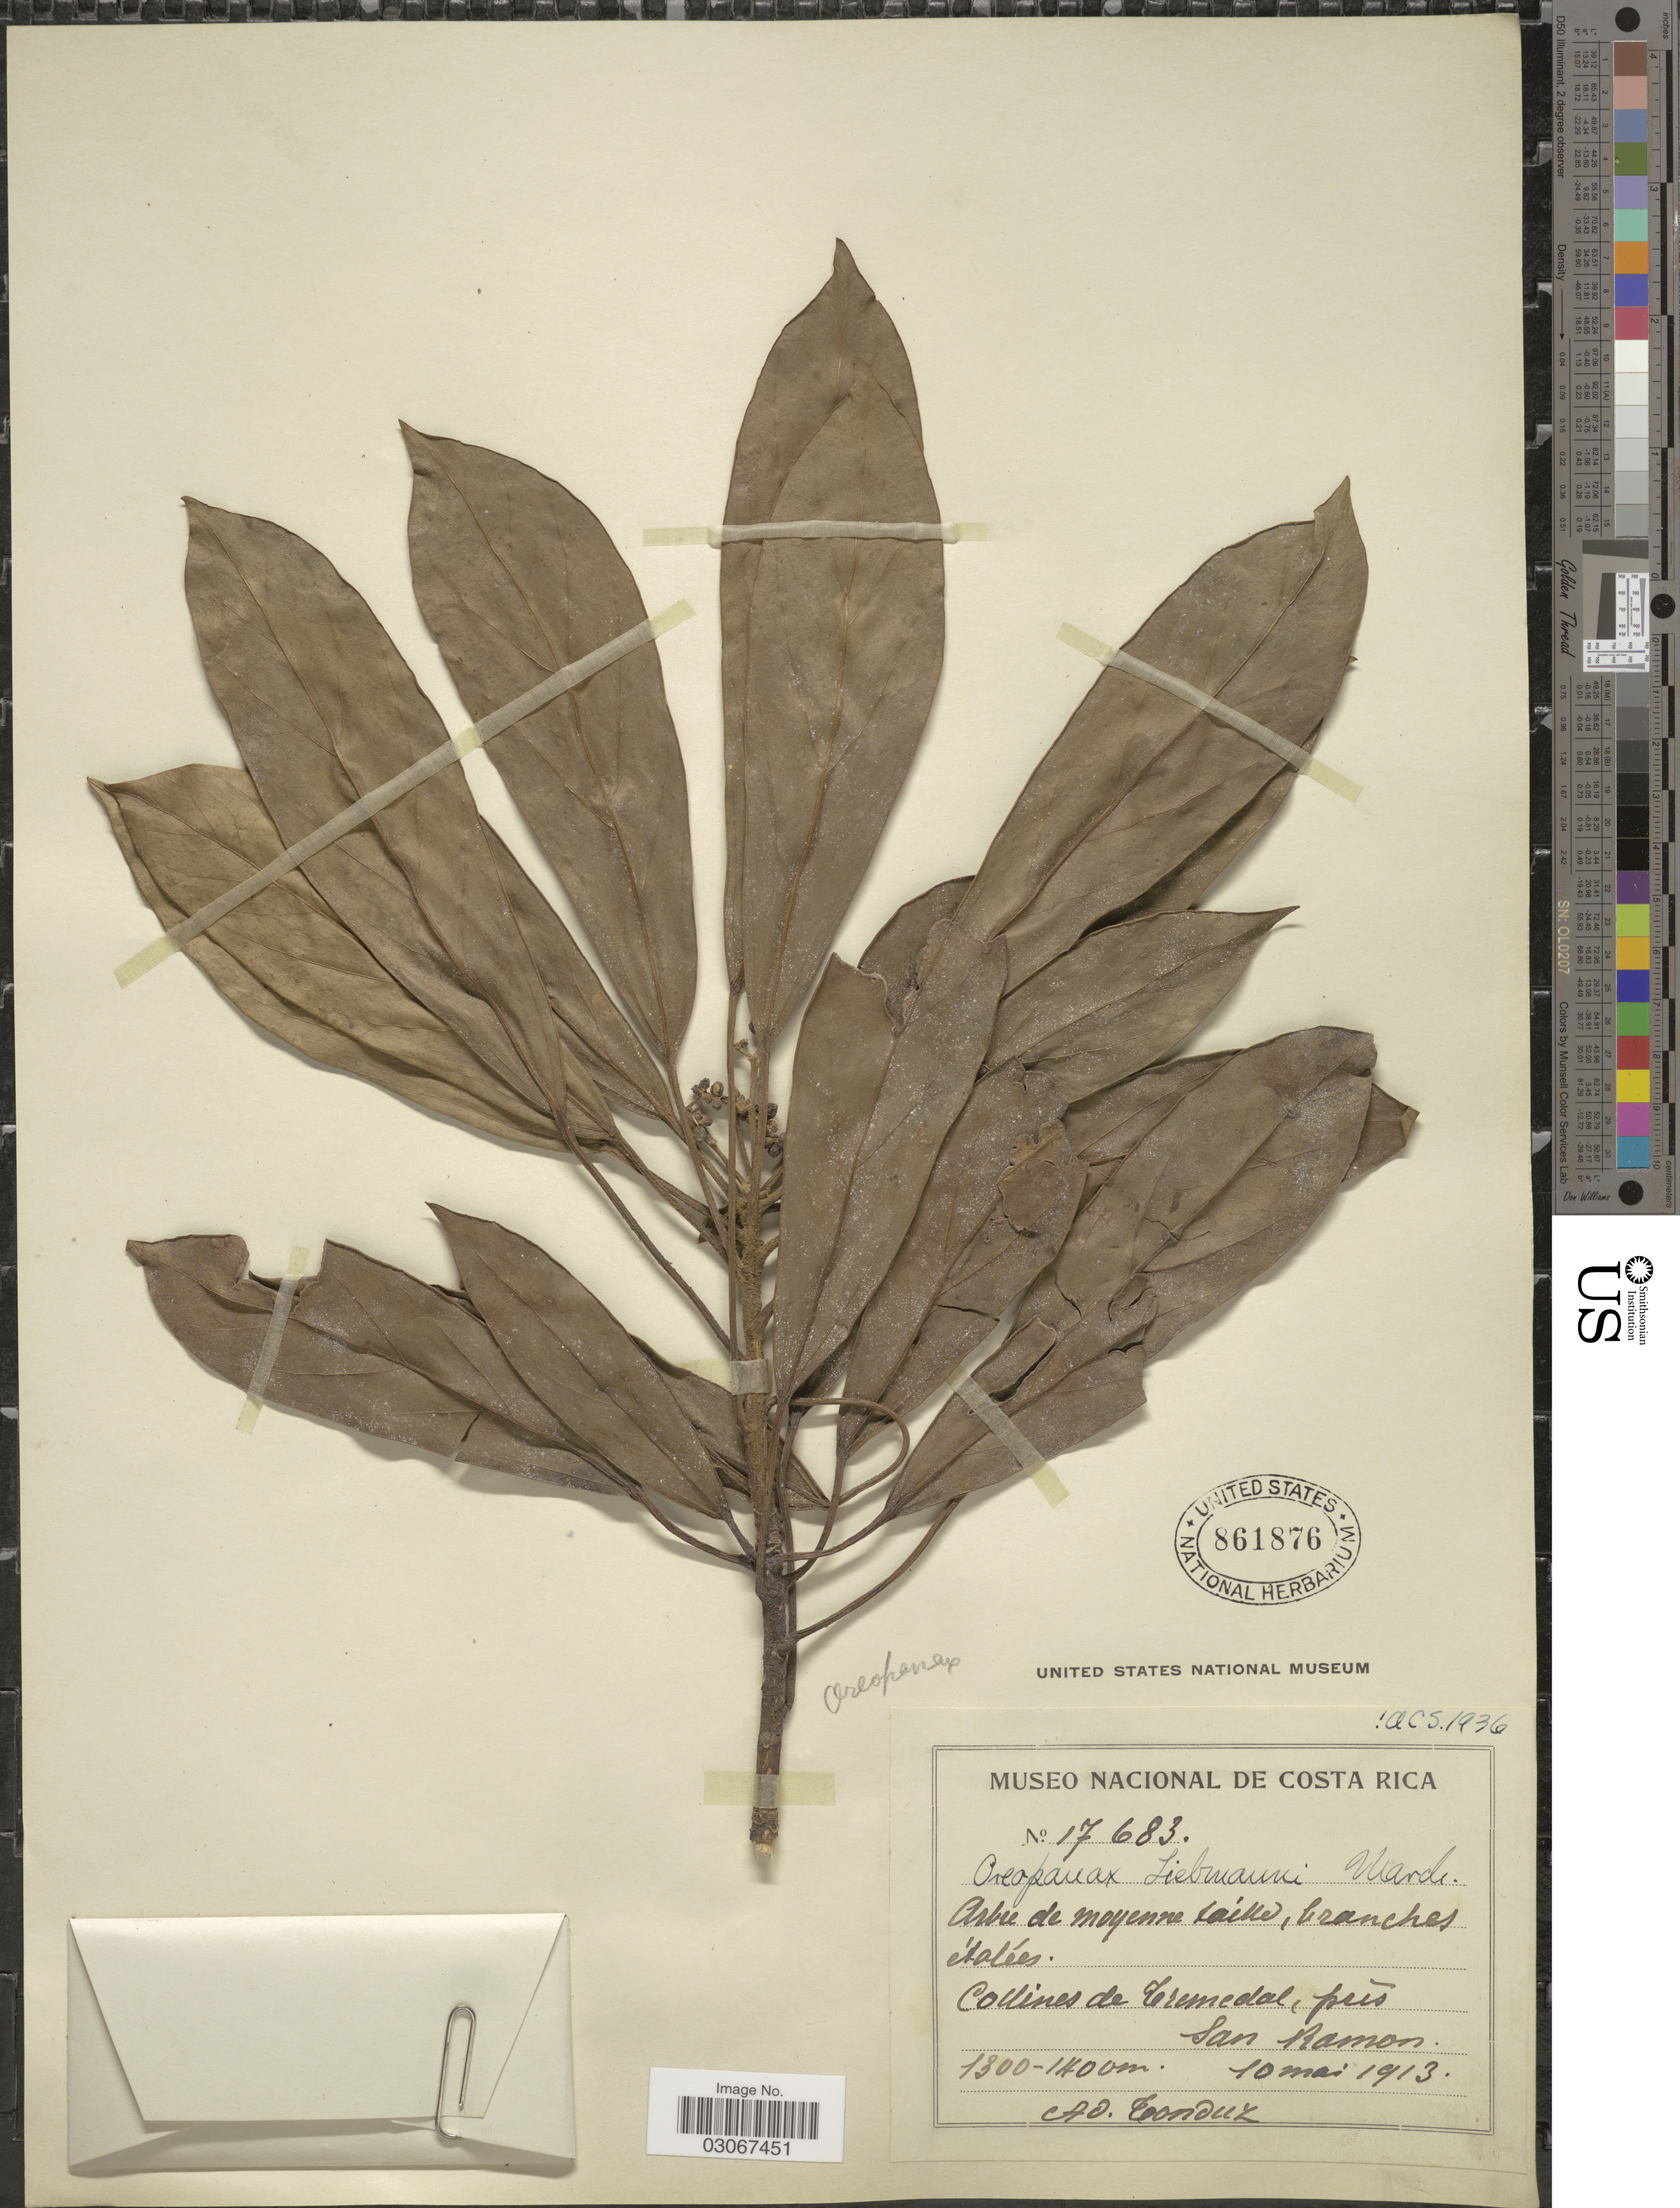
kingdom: Plantae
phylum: Tracheophyta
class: Magnoliopsida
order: Apiales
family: Araliaceae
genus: Oreopanax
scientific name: Oreopanax liebmannii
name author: Marchal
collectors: A. Tonduz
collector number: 17683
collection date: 1913-05-10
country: Costa Rica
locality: Collines de Cronedal, près San Ramon.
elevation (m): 1300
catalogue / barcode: US 861876